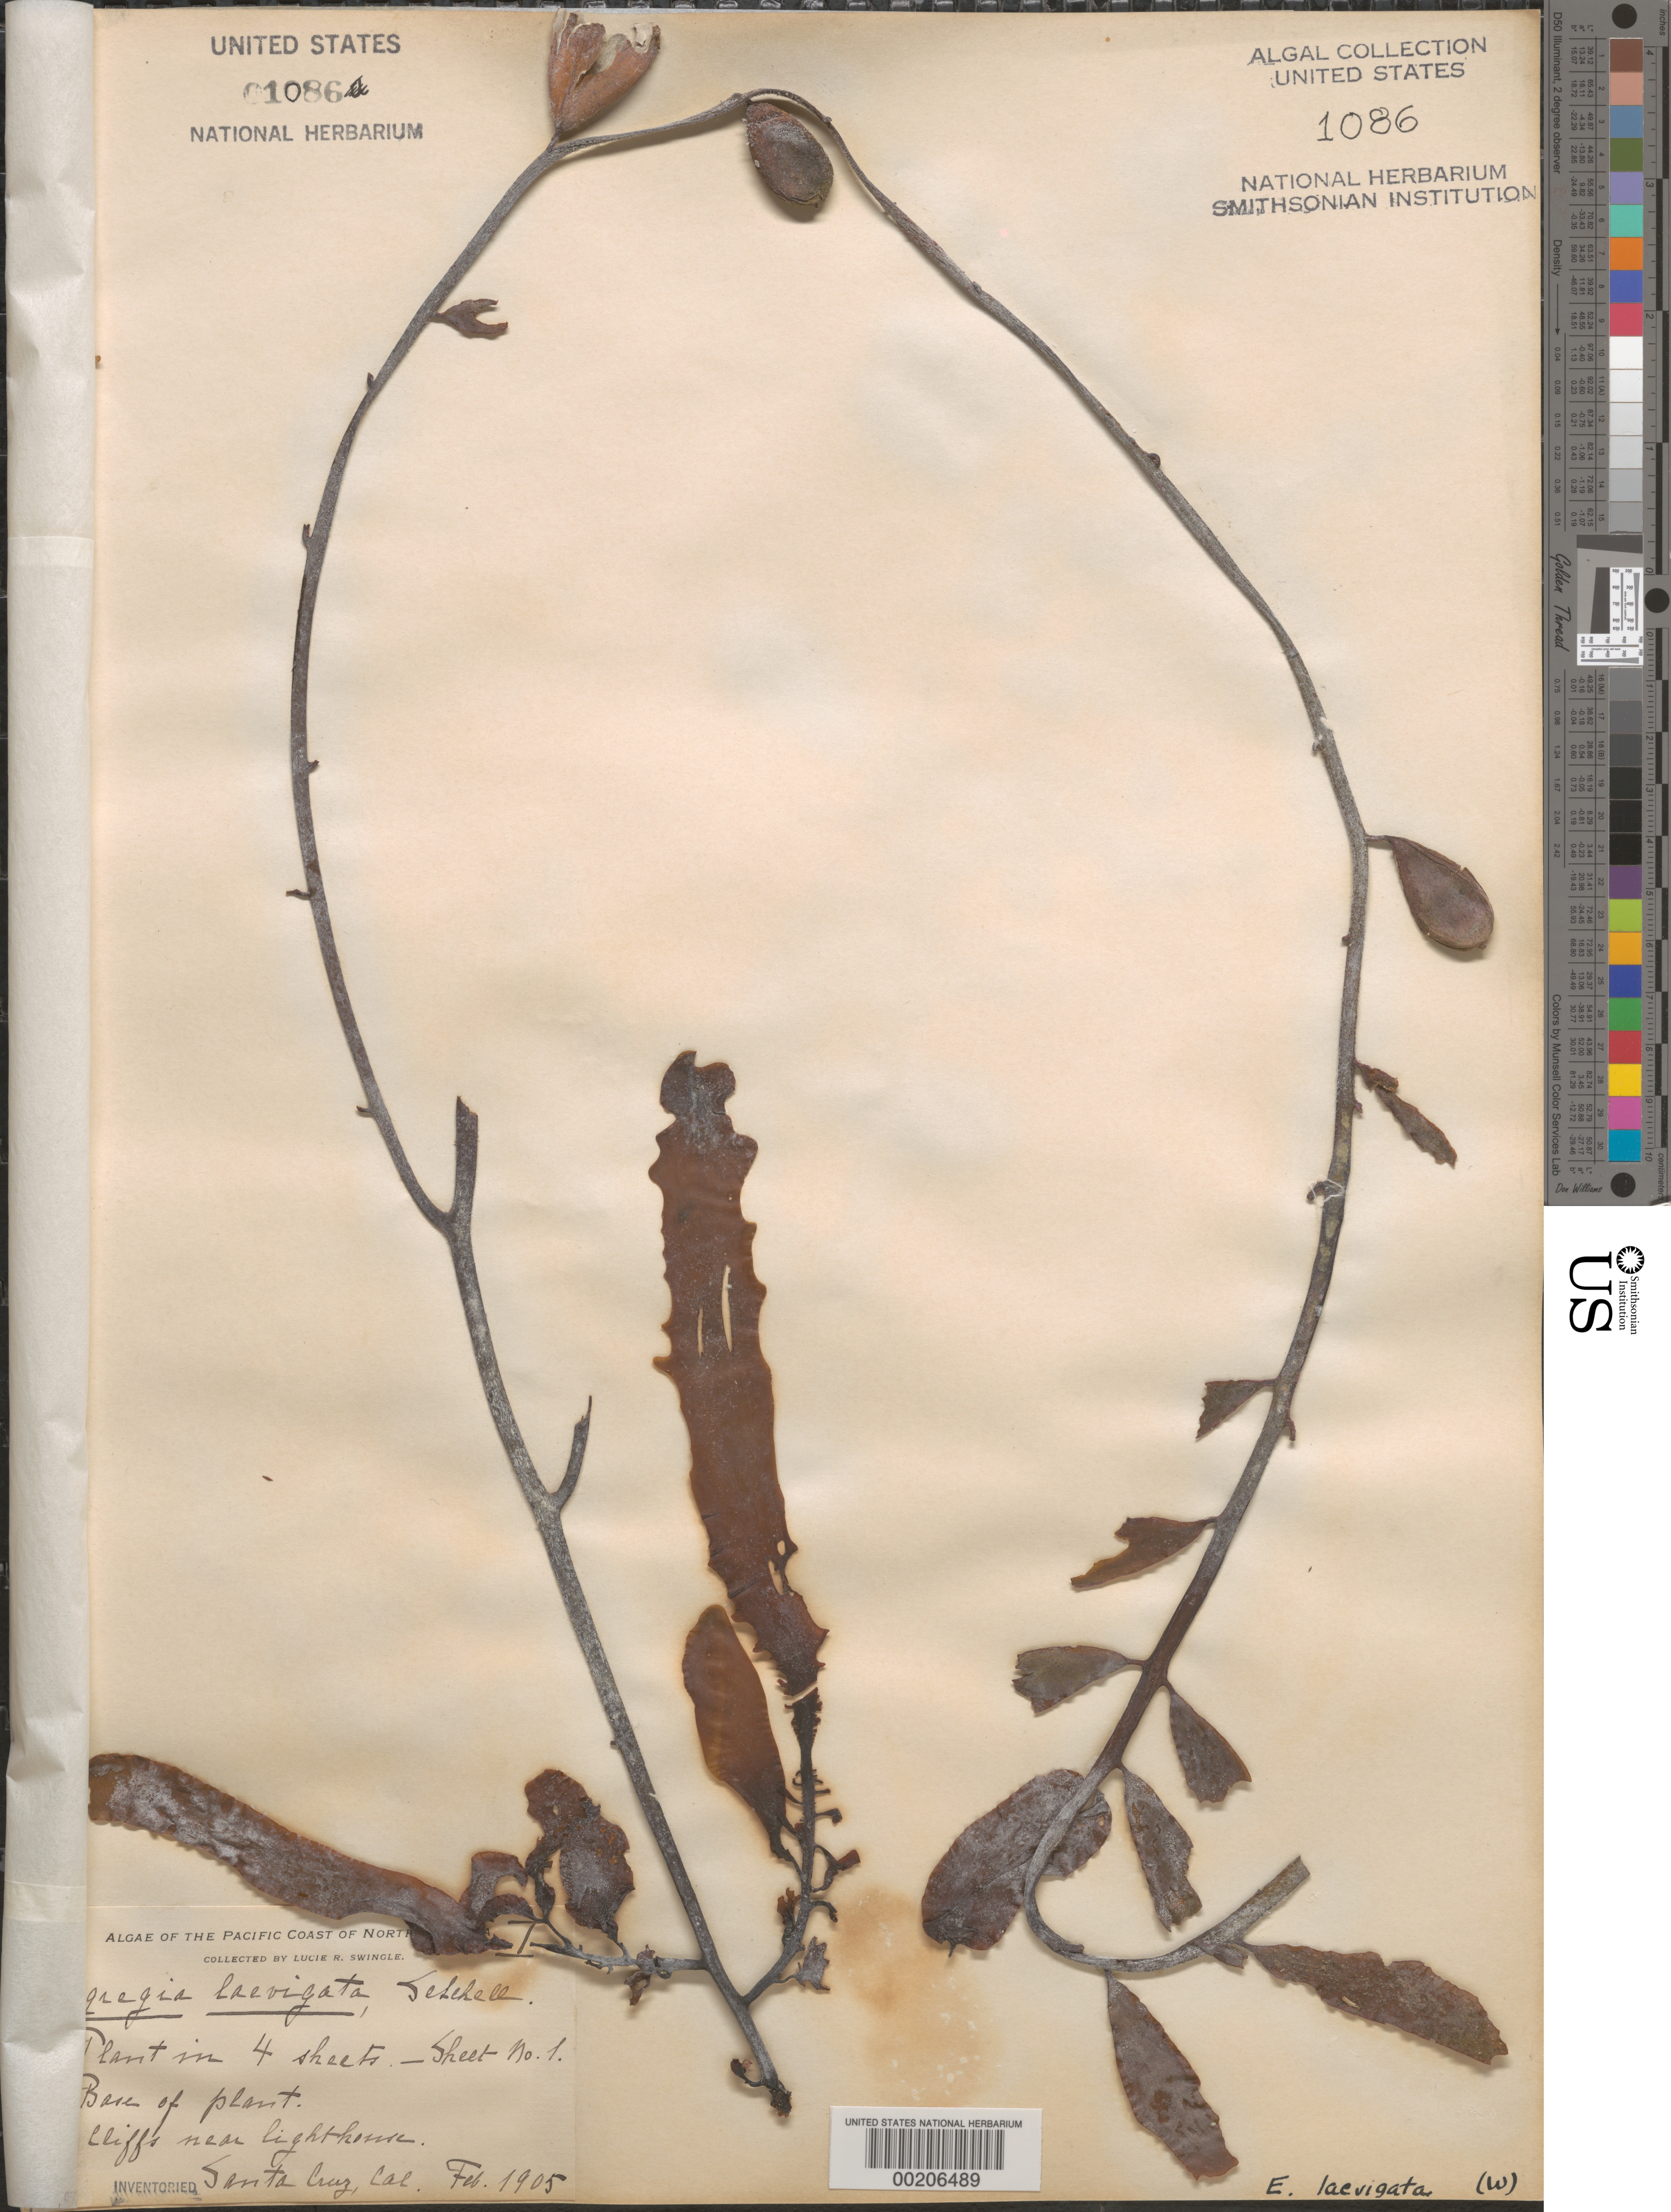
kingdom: Chromista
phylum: Ochrophyta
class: Phaeophyceae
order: Laminariales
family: Lessoniaceae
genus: Egregia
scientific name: Egregia menziesii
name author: (Turner) Aresch.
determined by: Algae name updating Project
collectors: L. Swingle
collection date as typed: Feb 1905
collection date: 1905-02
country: United States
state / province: California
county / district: Santa Cruz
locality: Santa Cruz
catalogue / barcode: US 1086